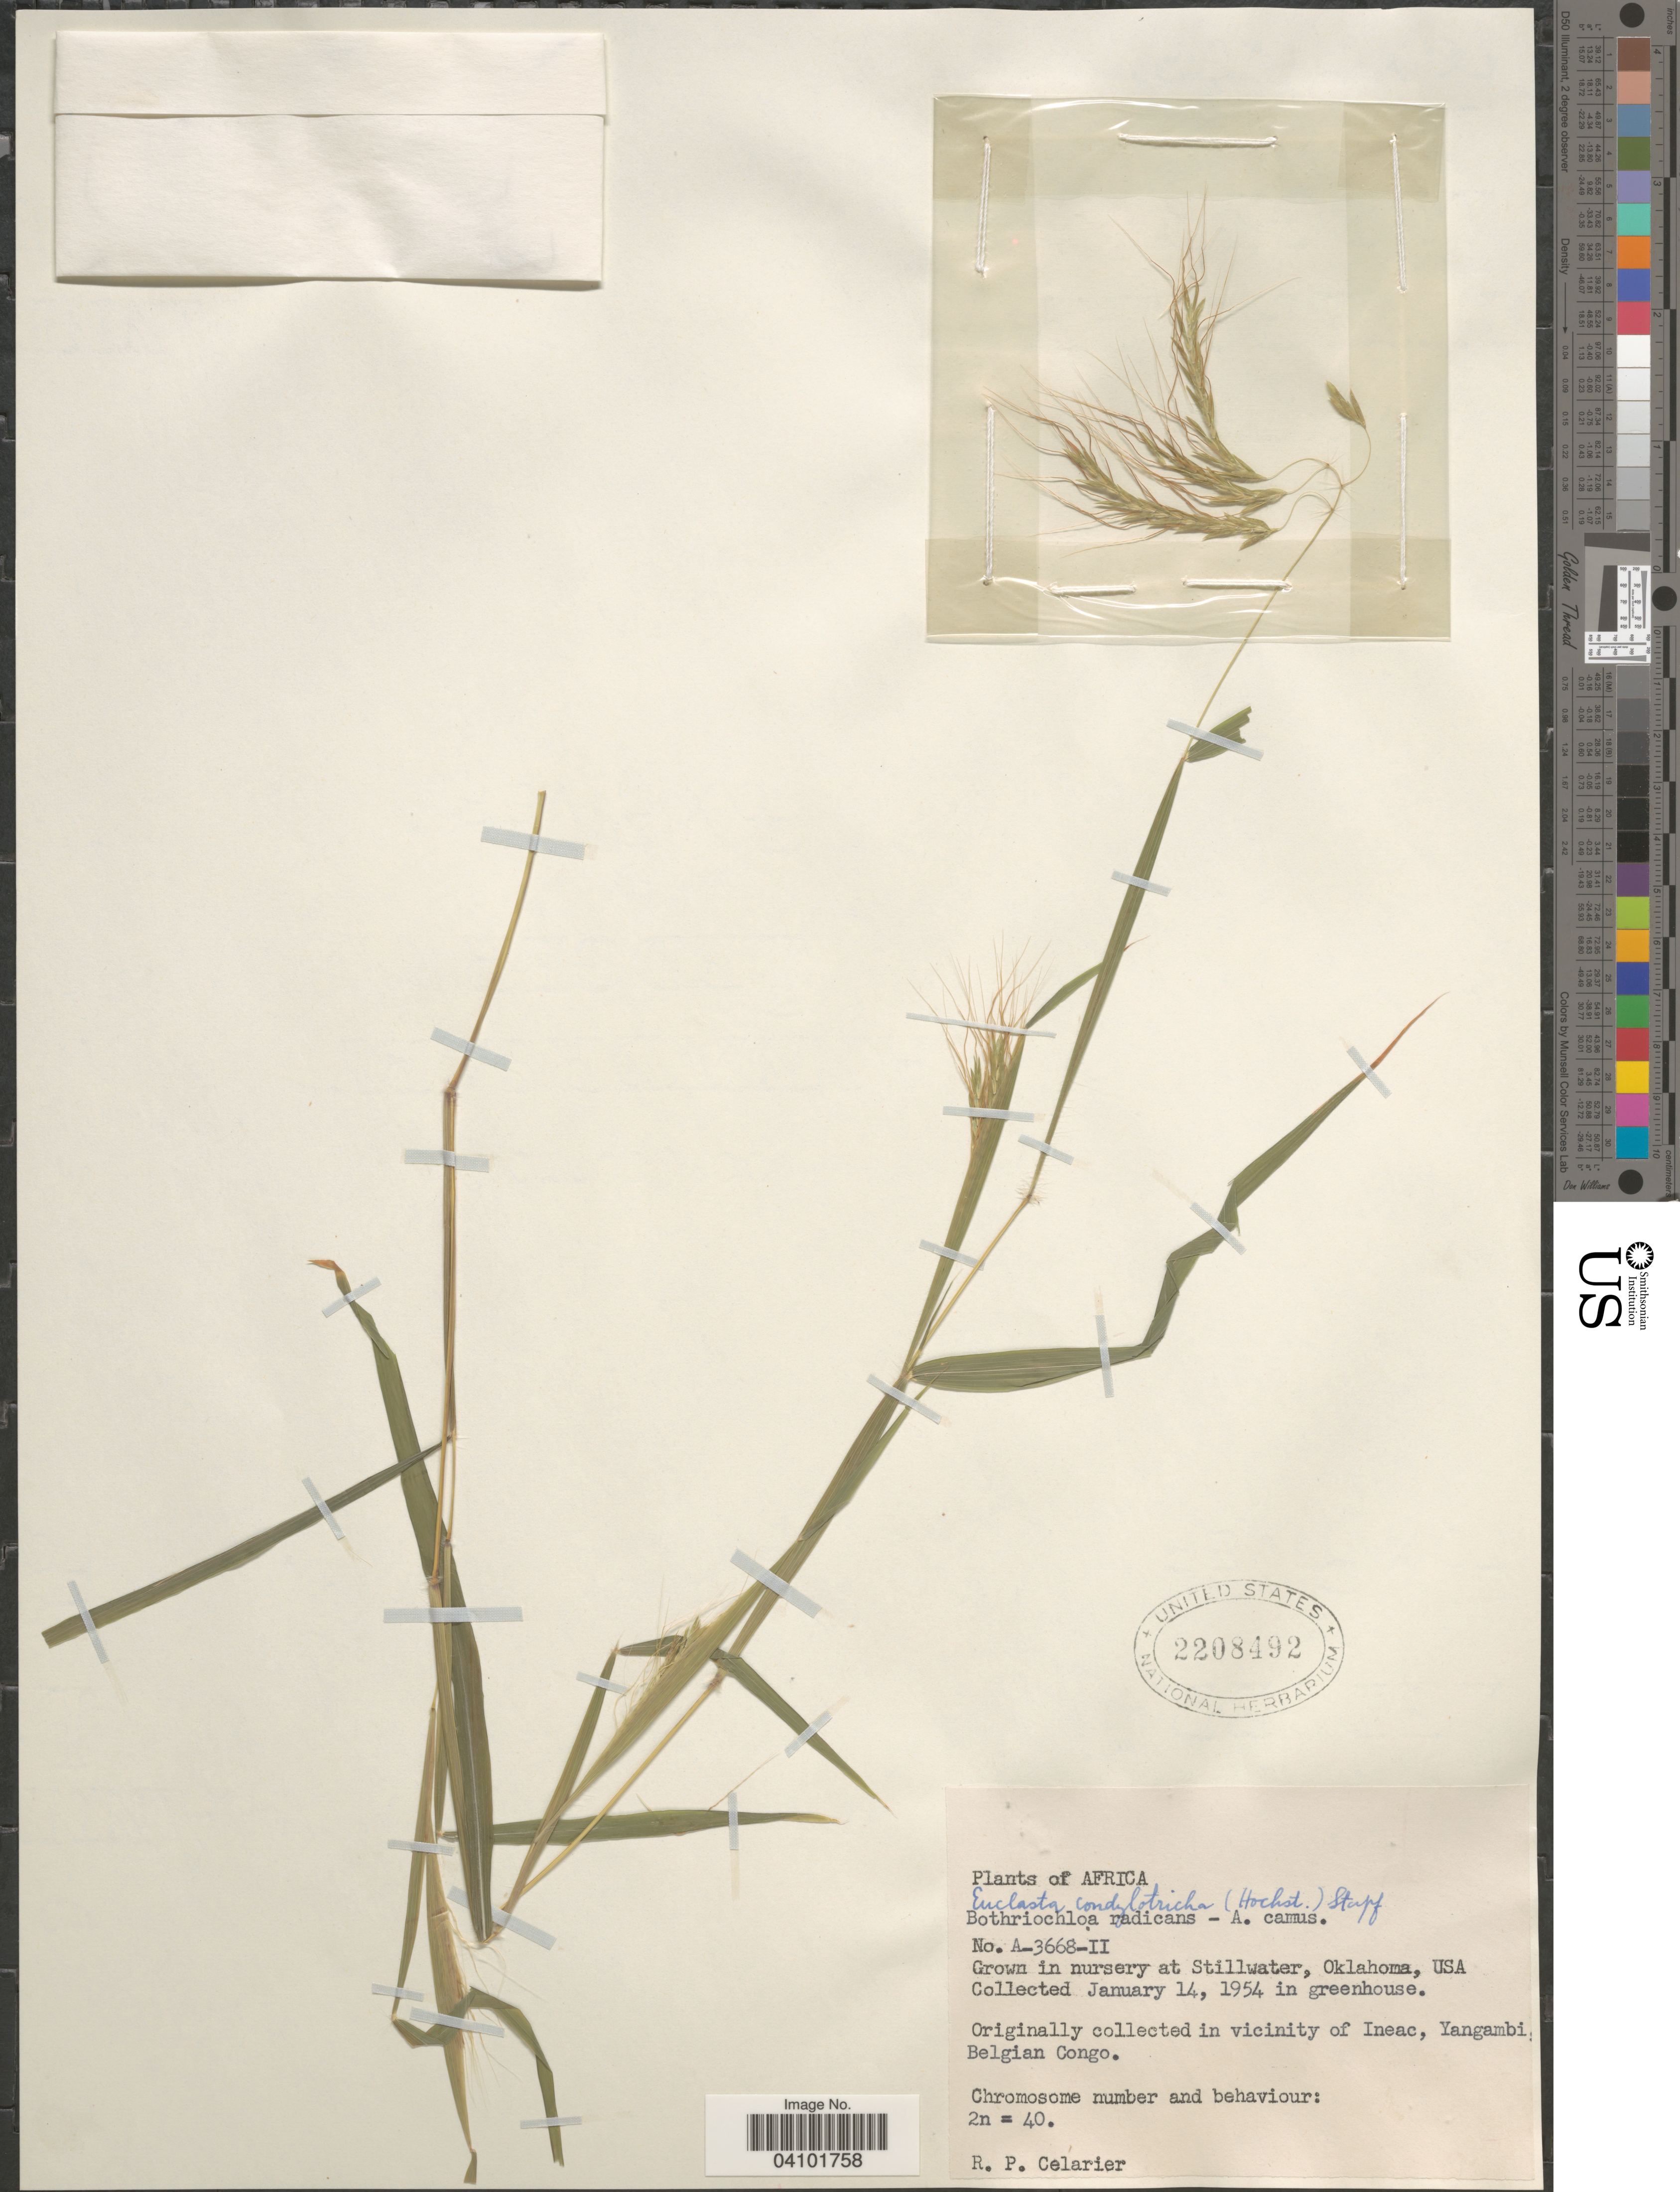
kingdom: Plantae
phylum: Tracheophyta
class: Liliopsida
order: Poales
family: Poaceae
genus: Euclasta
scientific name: Euclasta condylotricha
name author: (Hochst. ex Steud.) Stapf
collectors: R. Celarier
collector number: A-3668-II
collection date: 1954-01-14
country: United States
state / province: Oklahoma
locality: In nursery at Stillwater. In greenhouse.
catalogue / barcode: US 2208492